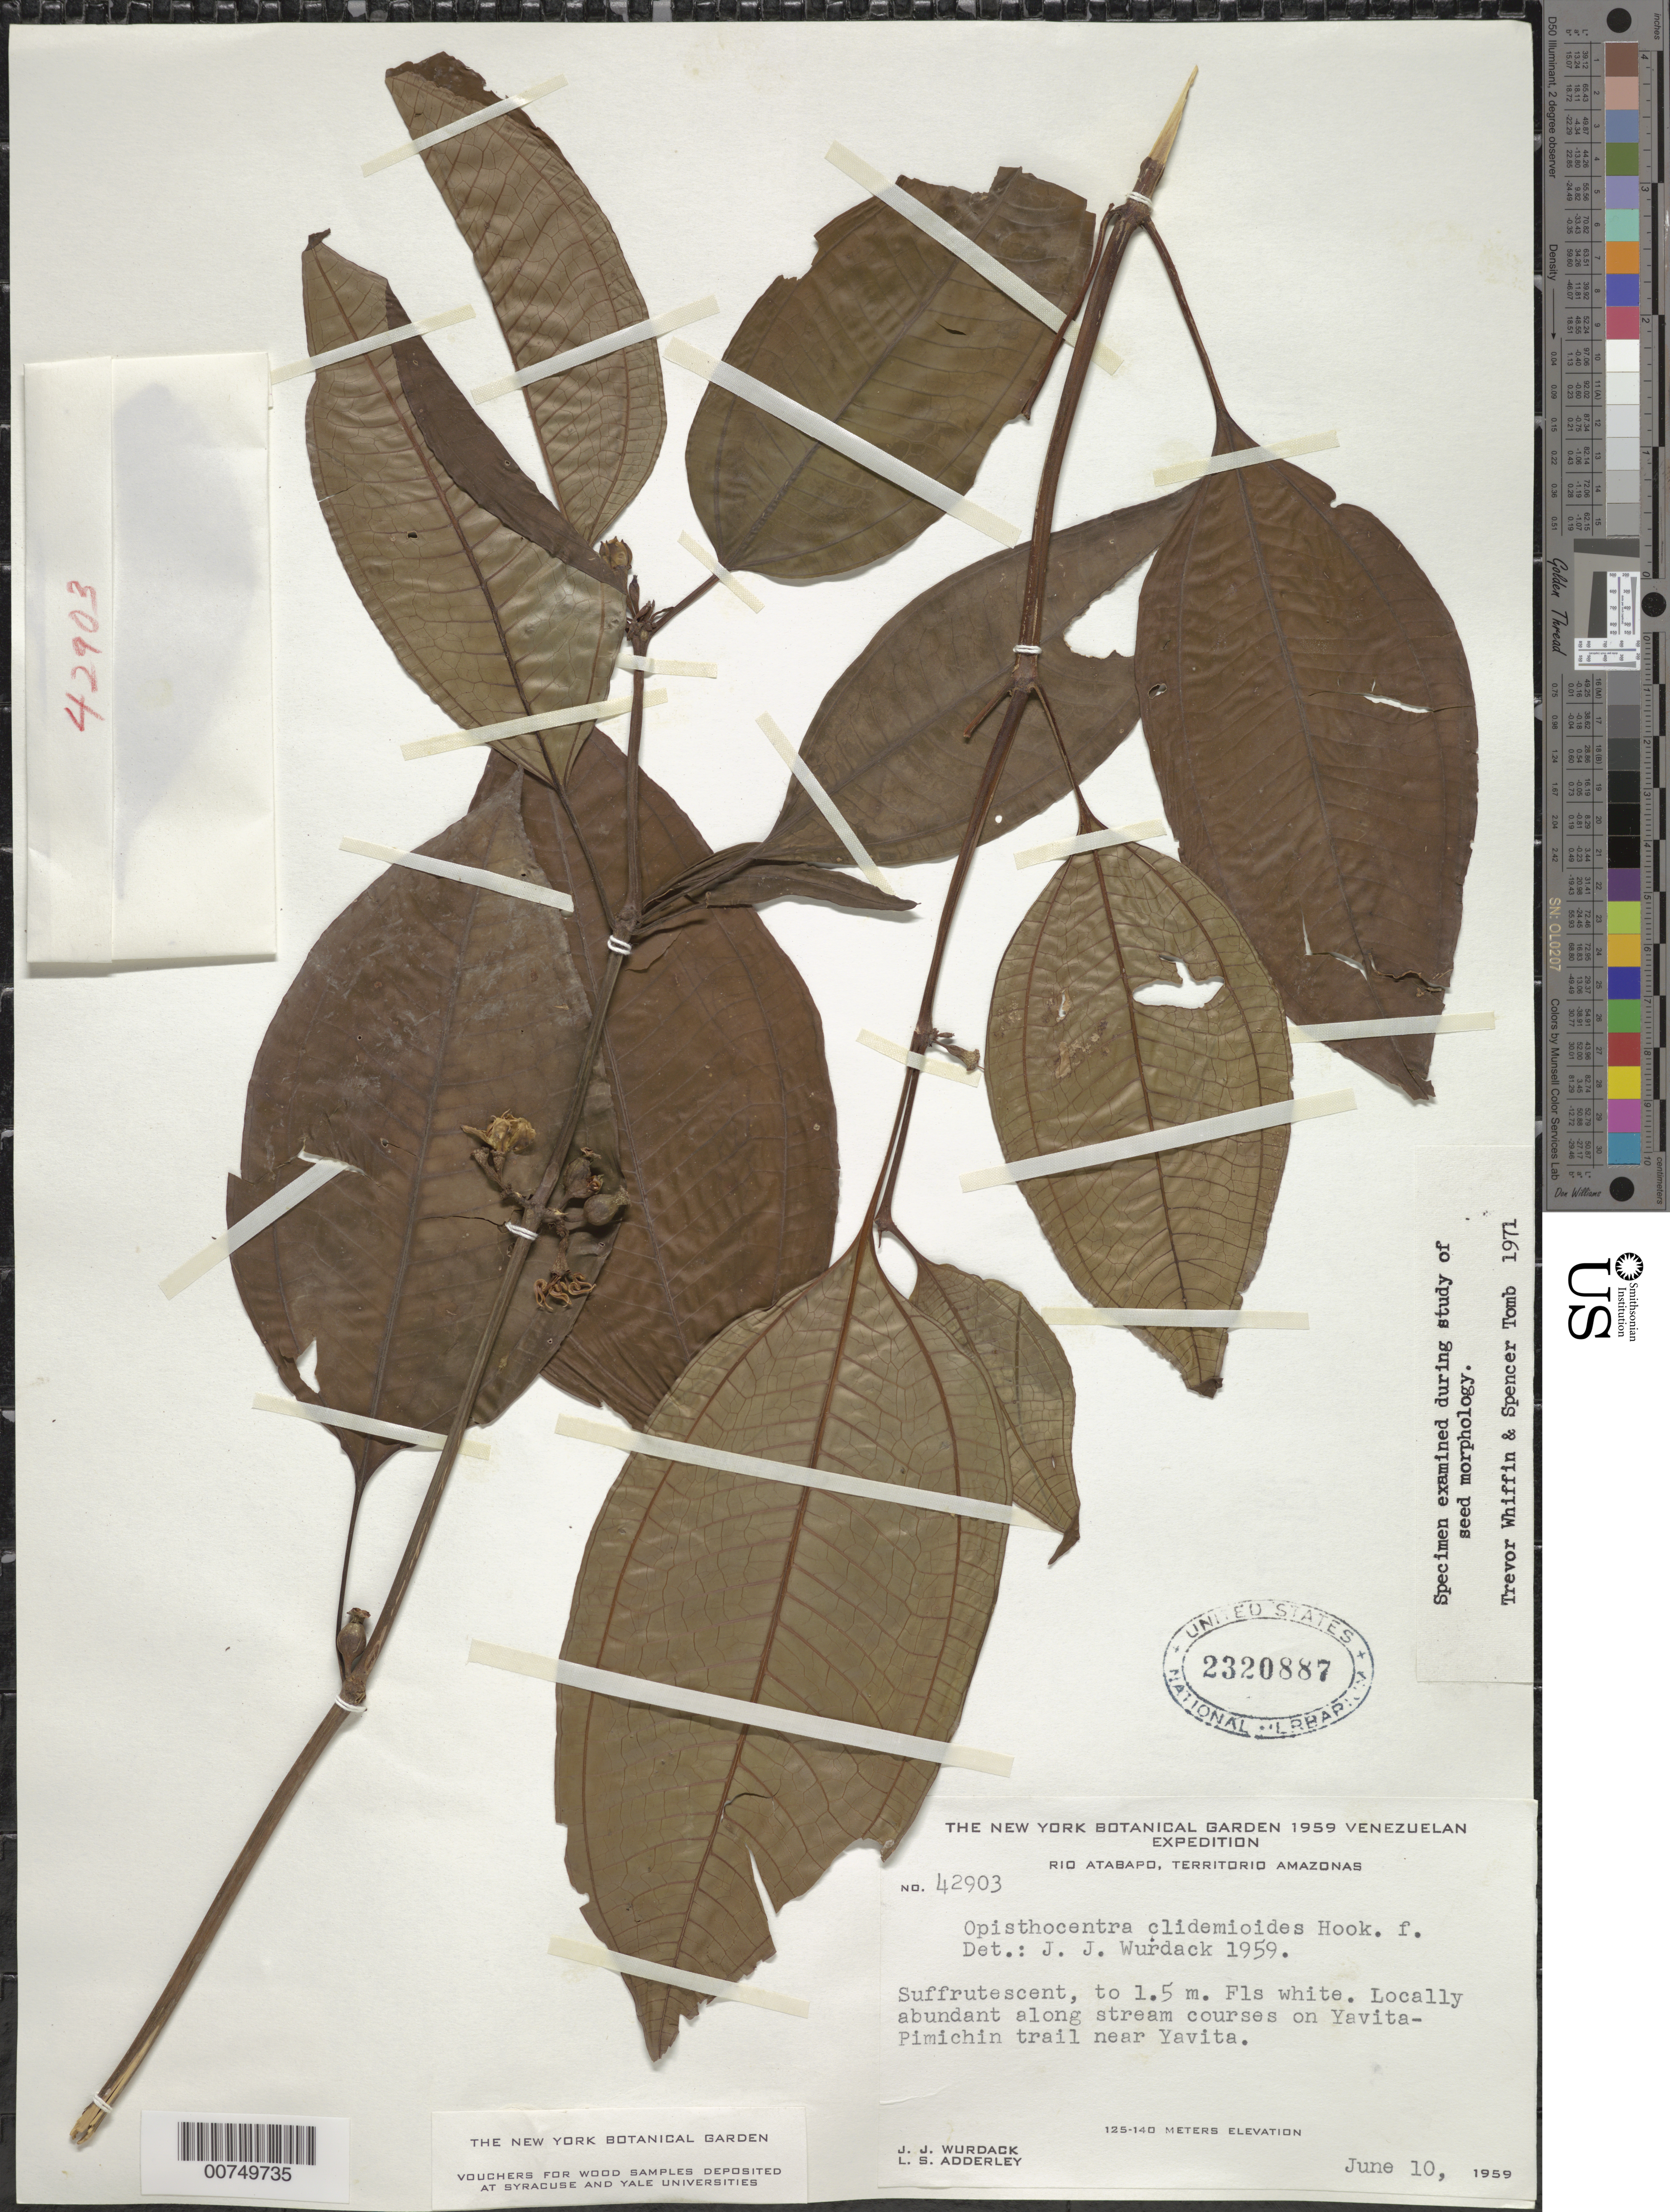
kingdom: Plantae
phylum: Tracheophyta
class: Magnoliopsida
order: Myrtales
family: Melastomataceae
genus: Opisthocentra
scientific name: Opisthocentra clidemioides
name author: Hook. f.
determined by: Wurdack, John J., (US), US (UNITED STATES)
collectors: J. J. Wurdack & L. S. Adderley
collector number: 42903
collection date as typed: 10-Jun-59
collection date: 1959-06-10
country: Venezuela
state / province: Amazonas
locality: Río Atabapo, Yavita-Pimichin trail near Yavita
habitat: Along stream course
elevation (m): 125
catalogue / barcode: US 2320887